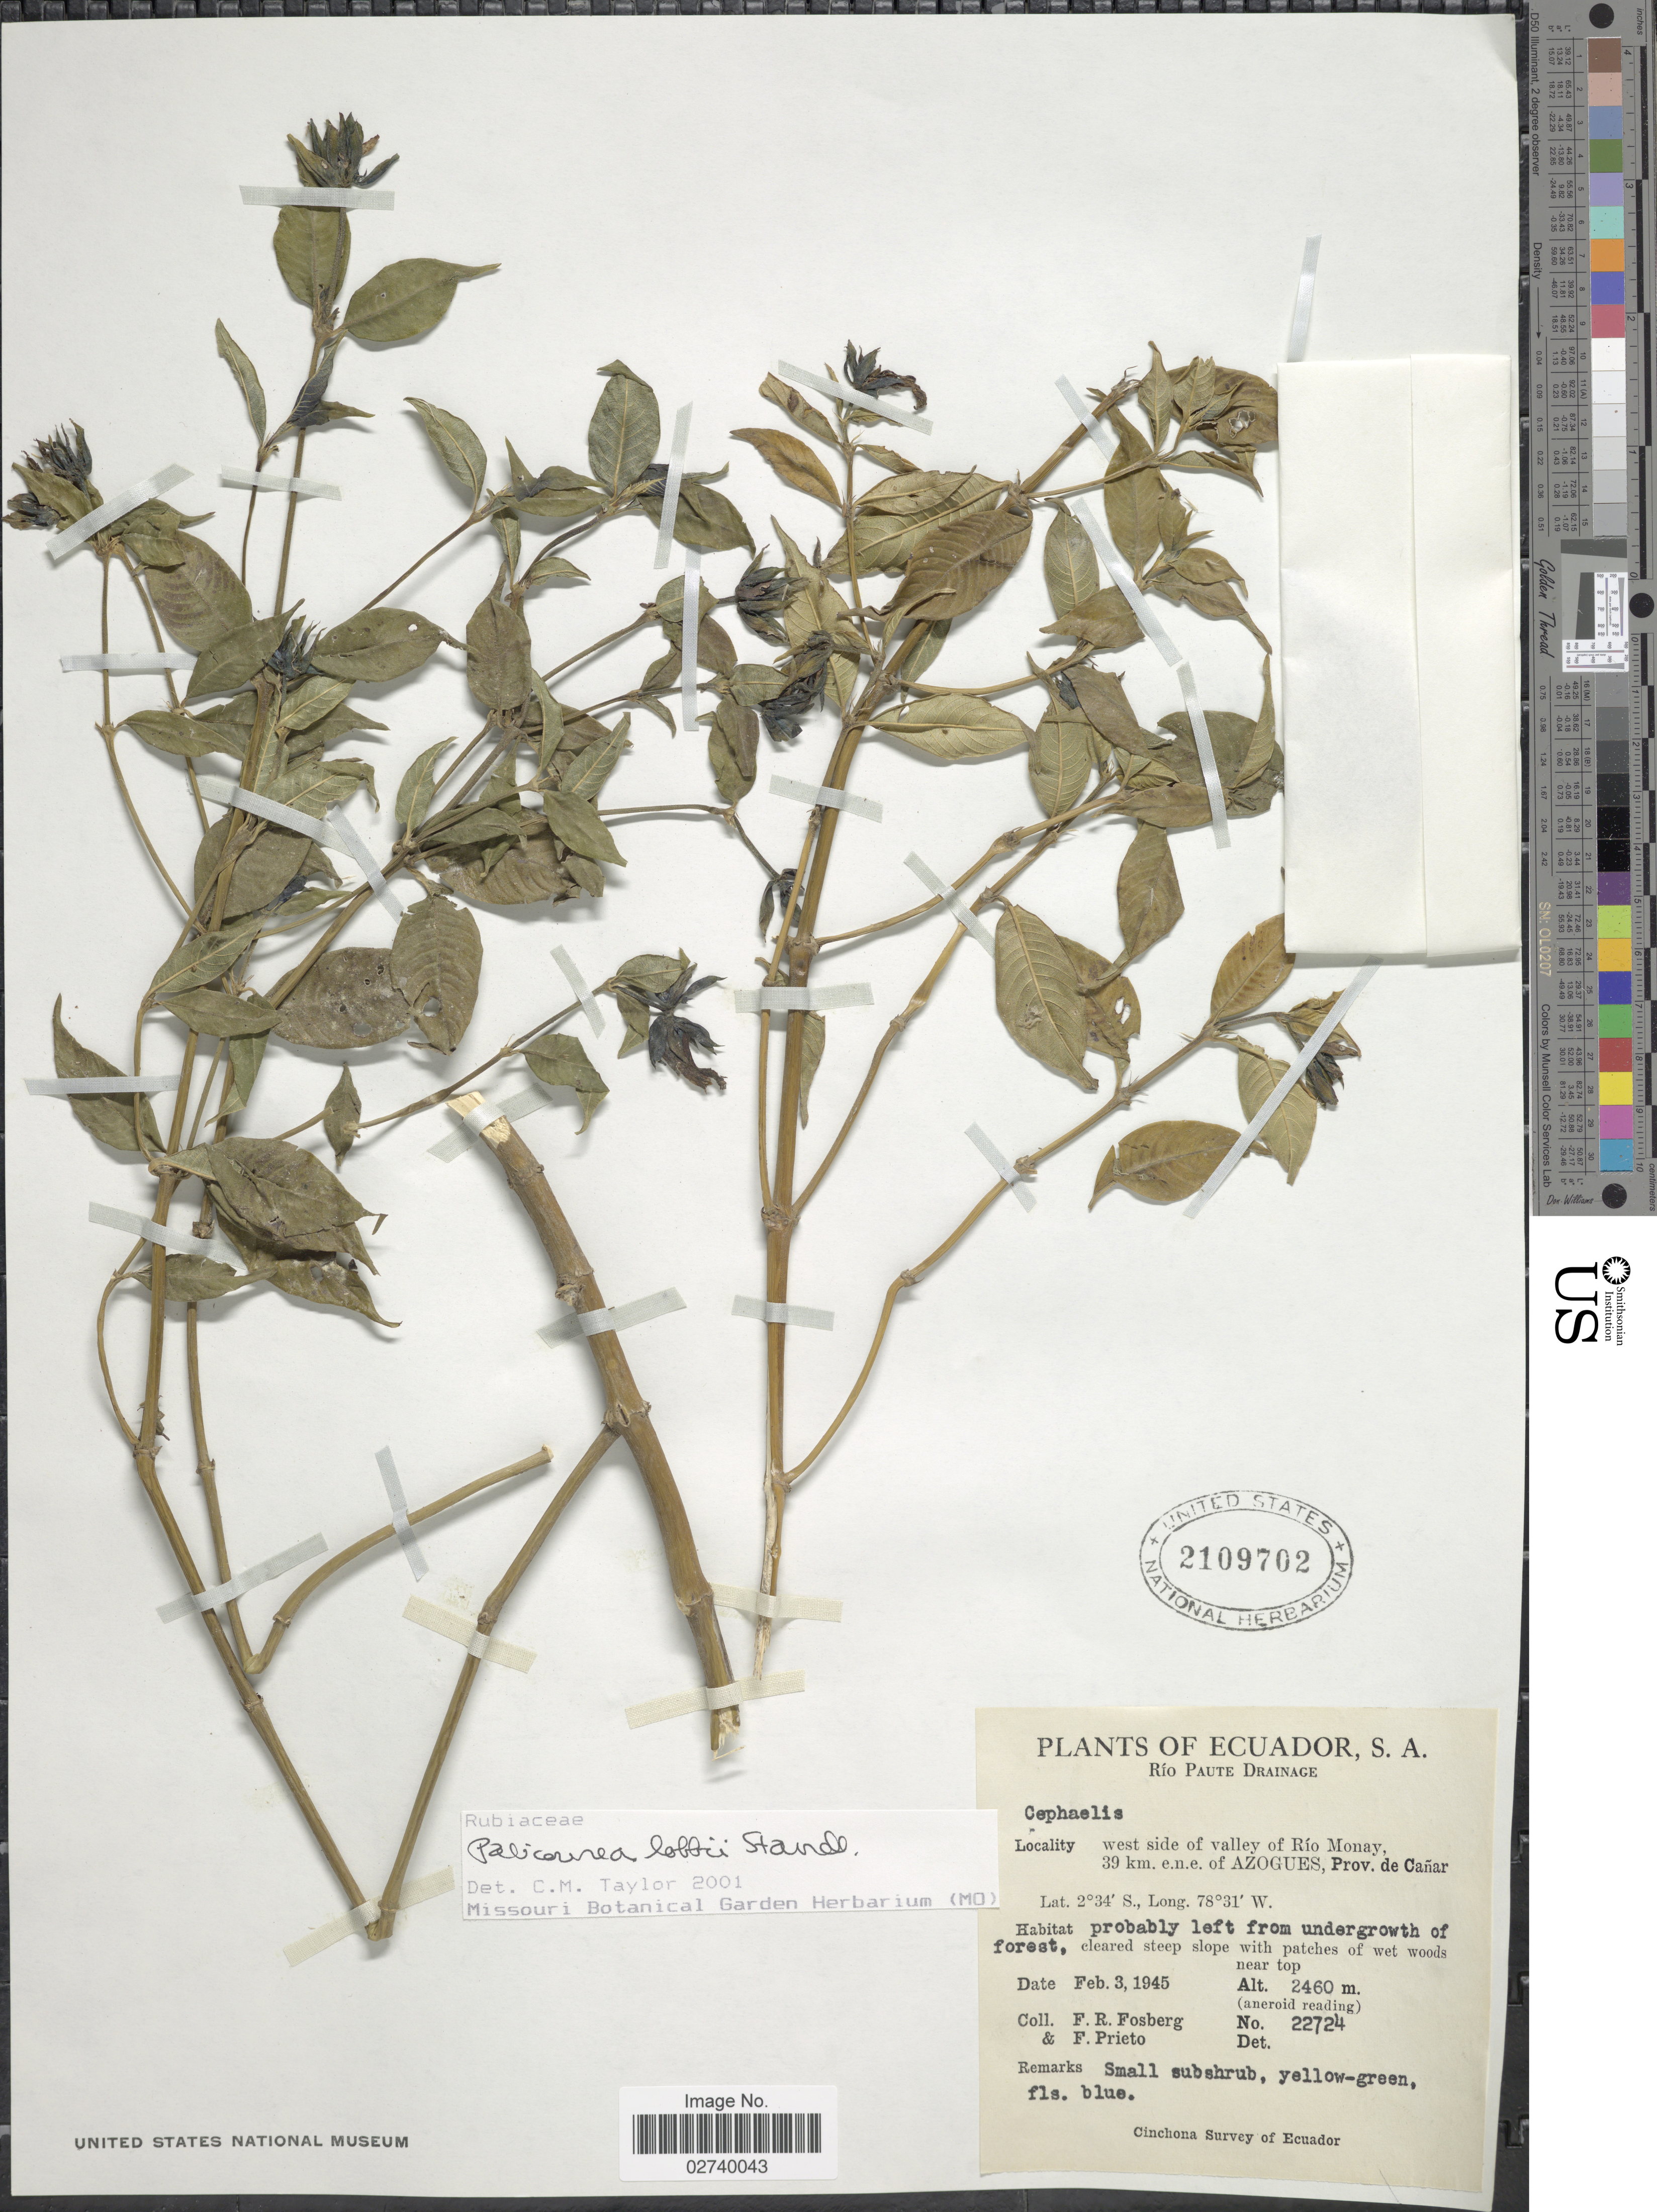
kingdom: Plantae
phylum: Tracheophyta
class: Magnoliopsida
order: Gentianales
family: Rubiaceae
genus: Palicourea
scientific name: Palicourea lobbii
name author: Standl.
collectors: F. R. Fosberg & F. Prieto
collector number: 22724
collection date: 1945-02-03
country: Ecuador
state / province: Cañar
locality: Río Paute Drainage. west side of valley of Río Monay, 39 km. e.n.e. of Azogues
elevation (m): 2460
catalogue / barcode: US 2109702